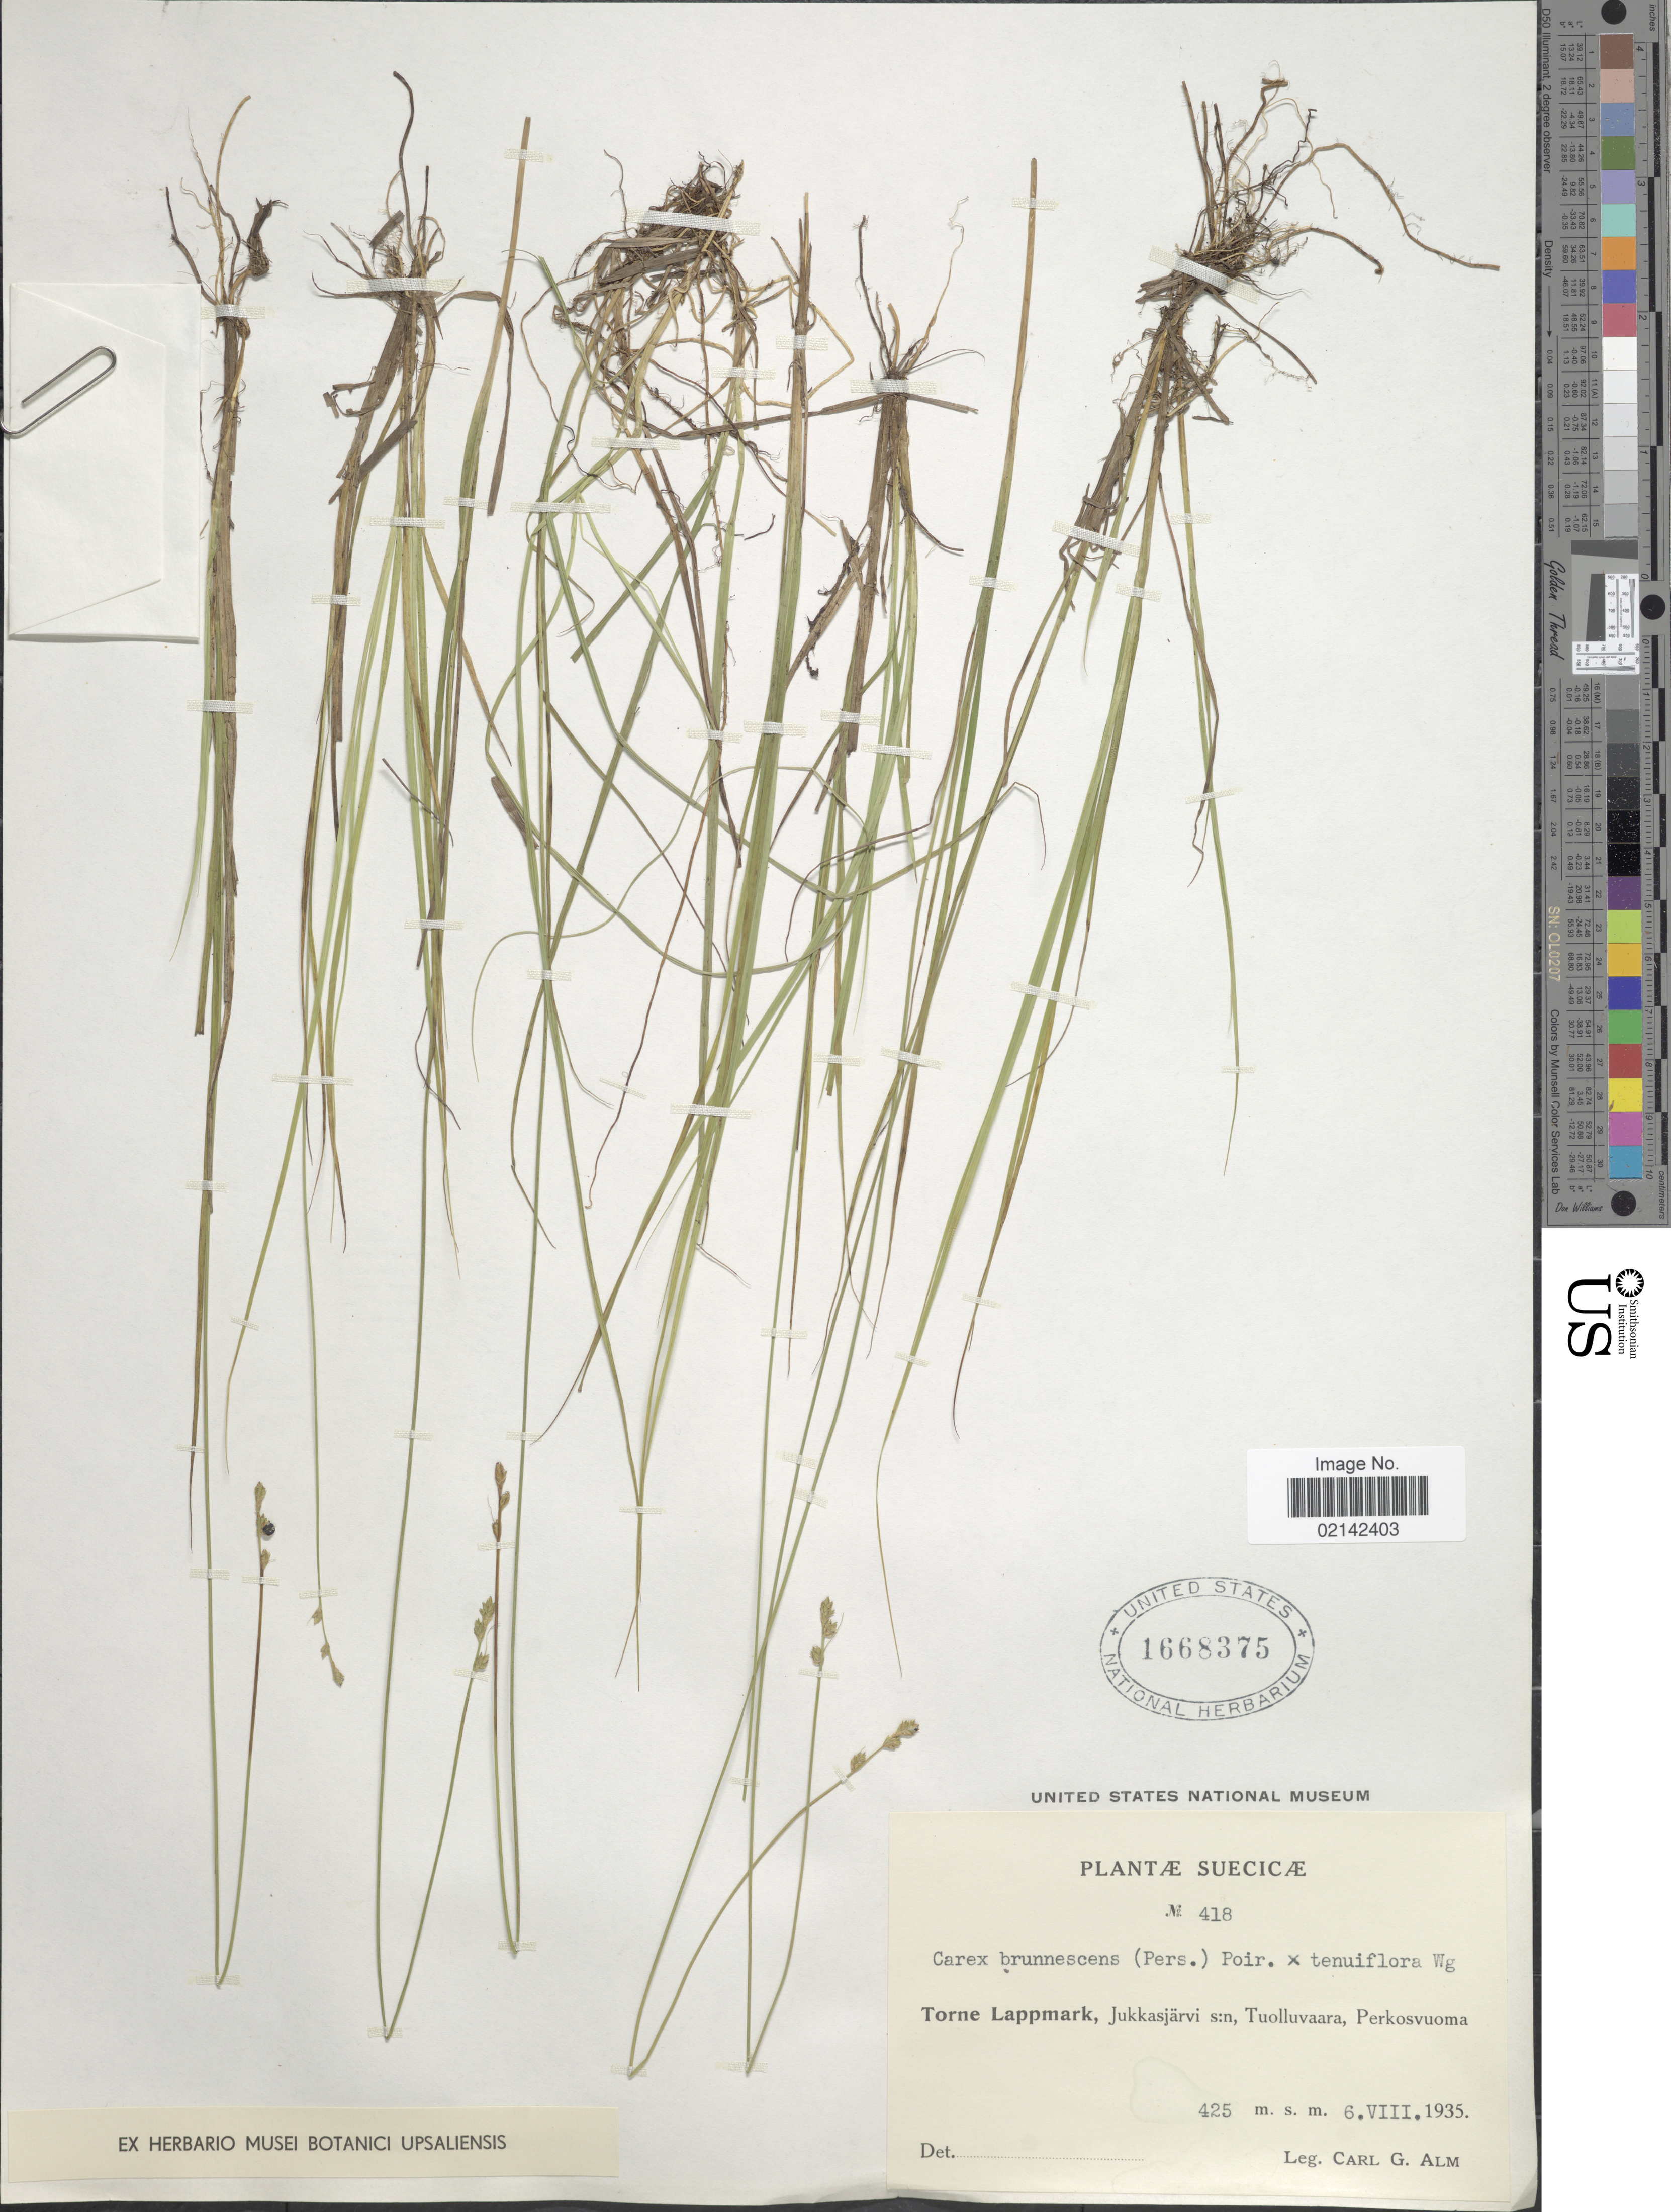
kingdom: Plantae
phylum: Tracheophyta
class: Liliopsida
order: Poales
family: Cyperaceae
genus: Carex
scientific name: Carex brunnescens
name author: (Pers.) Poir.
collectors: C. G. Alm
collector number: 418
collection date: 1935-08-06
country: Sweden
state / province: Norrbotten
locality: Suecicae, Torne Lappmark, Jukkasjarvi s:n, Tuolluvaara, Perkosvuoma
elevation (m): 425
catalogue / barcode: US 1668375